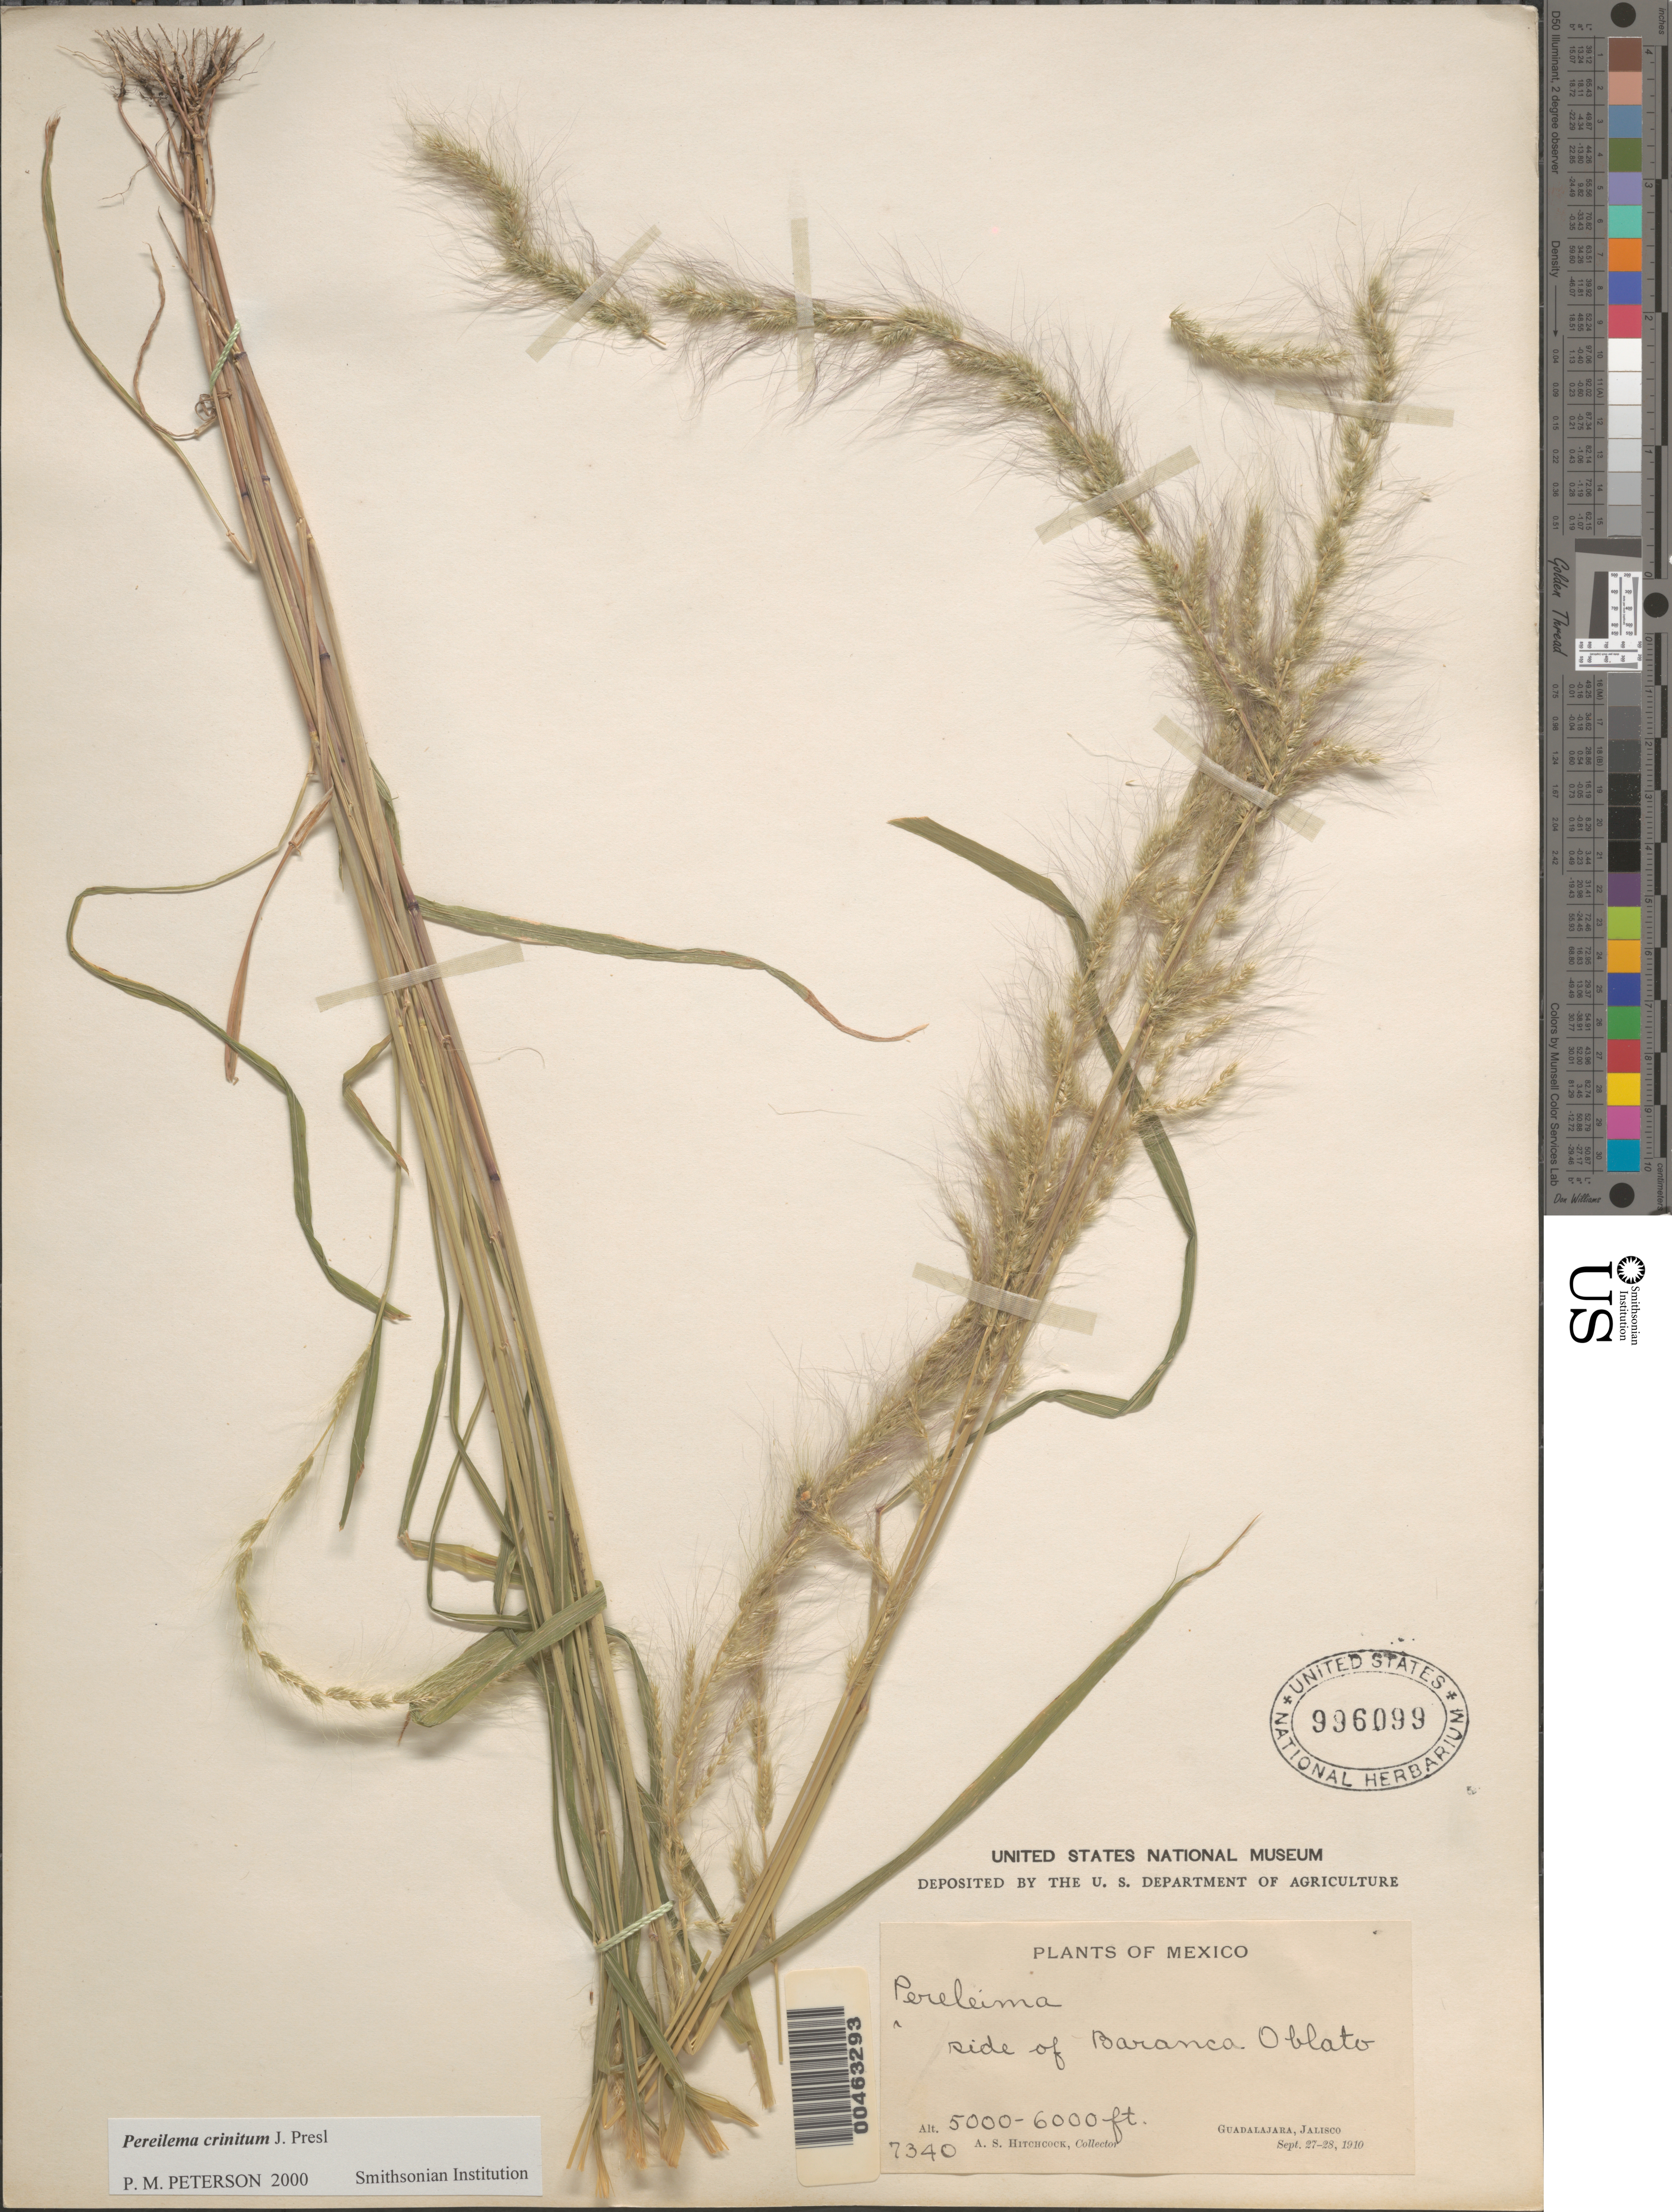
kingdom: Plantae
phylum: Tracheophyta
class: Liliopsida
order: Poales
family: Poaceae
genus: Pereilema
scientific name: Pereilema crinitum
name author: J. Presl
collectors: A. S. Hitchcock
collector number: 7340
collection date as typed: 27 Sep 1910 to 28 Sep 1910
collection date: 1910-09-27/1910-09-28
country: Mexico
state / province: Jalisco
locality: Guadalajara, side of Baranca Oblato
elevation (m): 1524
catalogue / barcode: US 996099